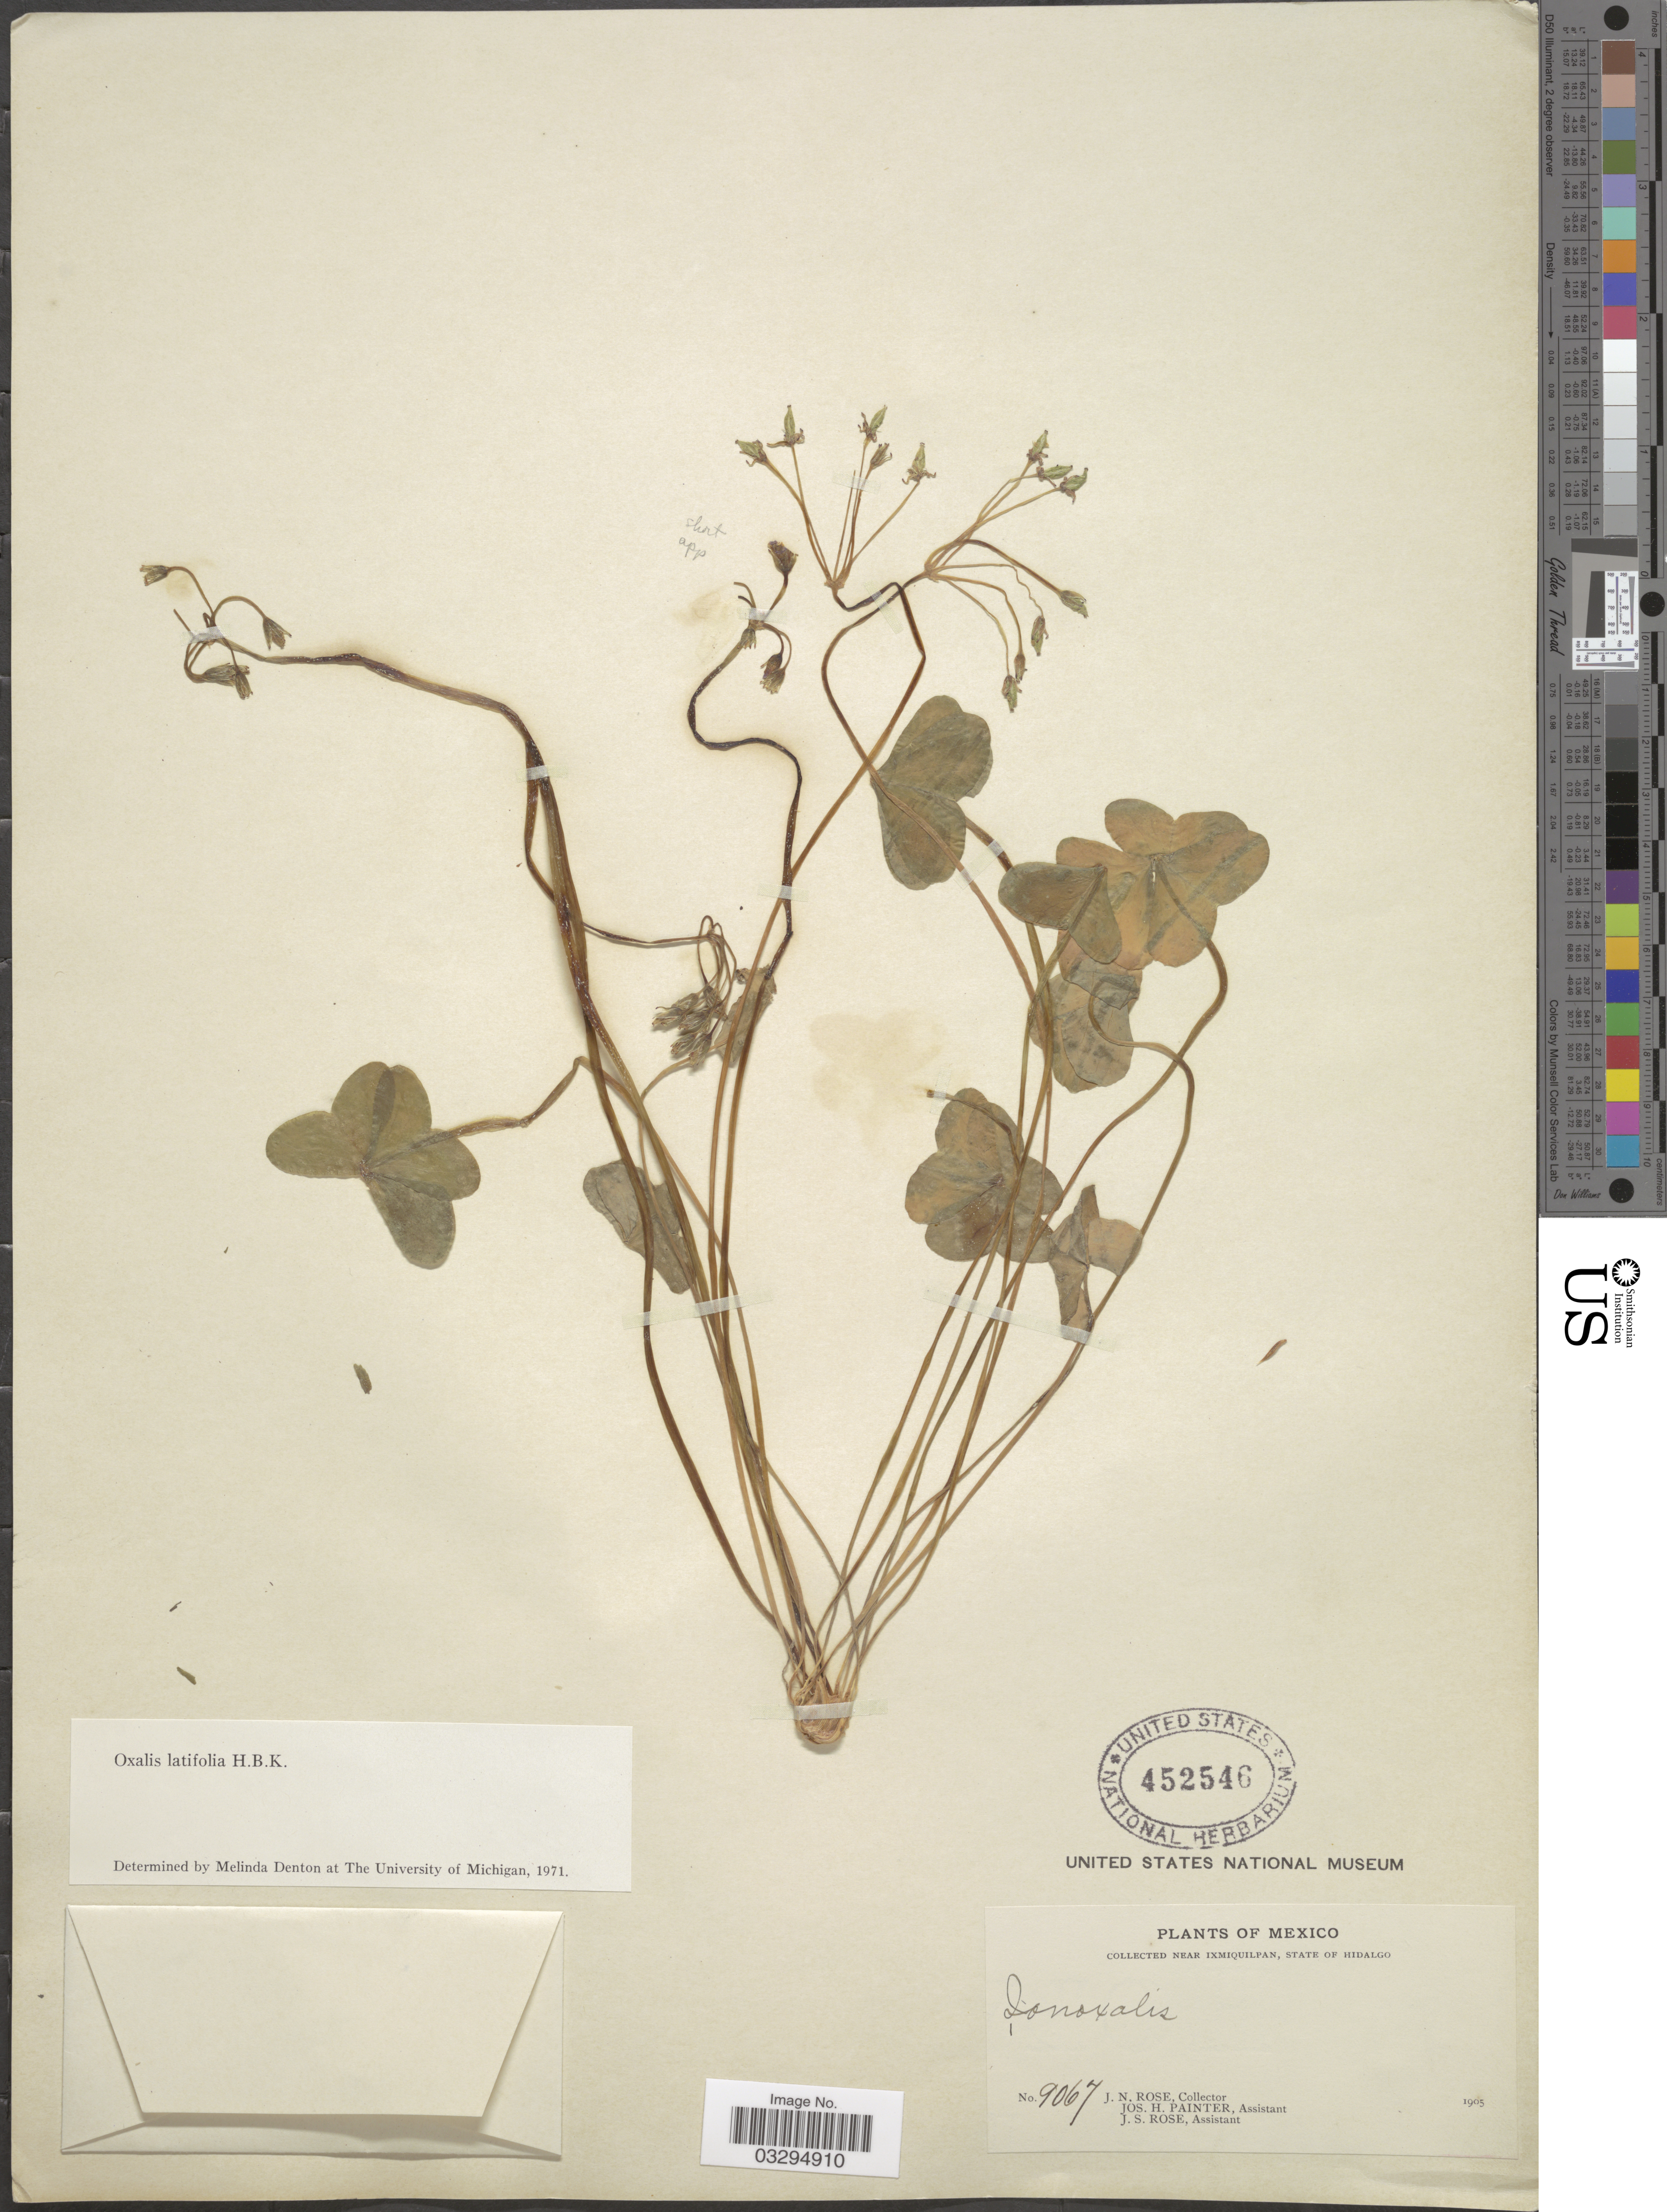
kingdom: Plantae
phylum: Tracheophyta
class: Magnoliopsida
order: Oxalidales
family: Oxalidaceae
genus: Oxalis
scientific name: Oxalis latifolia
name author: Kunth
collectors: J. N. Rose, J. H. Painter & J. S. Rose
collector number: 9067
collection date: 1905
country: Mexico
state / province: Hidalgo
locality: Near Ixmiquilpan.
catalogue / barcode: US 452546